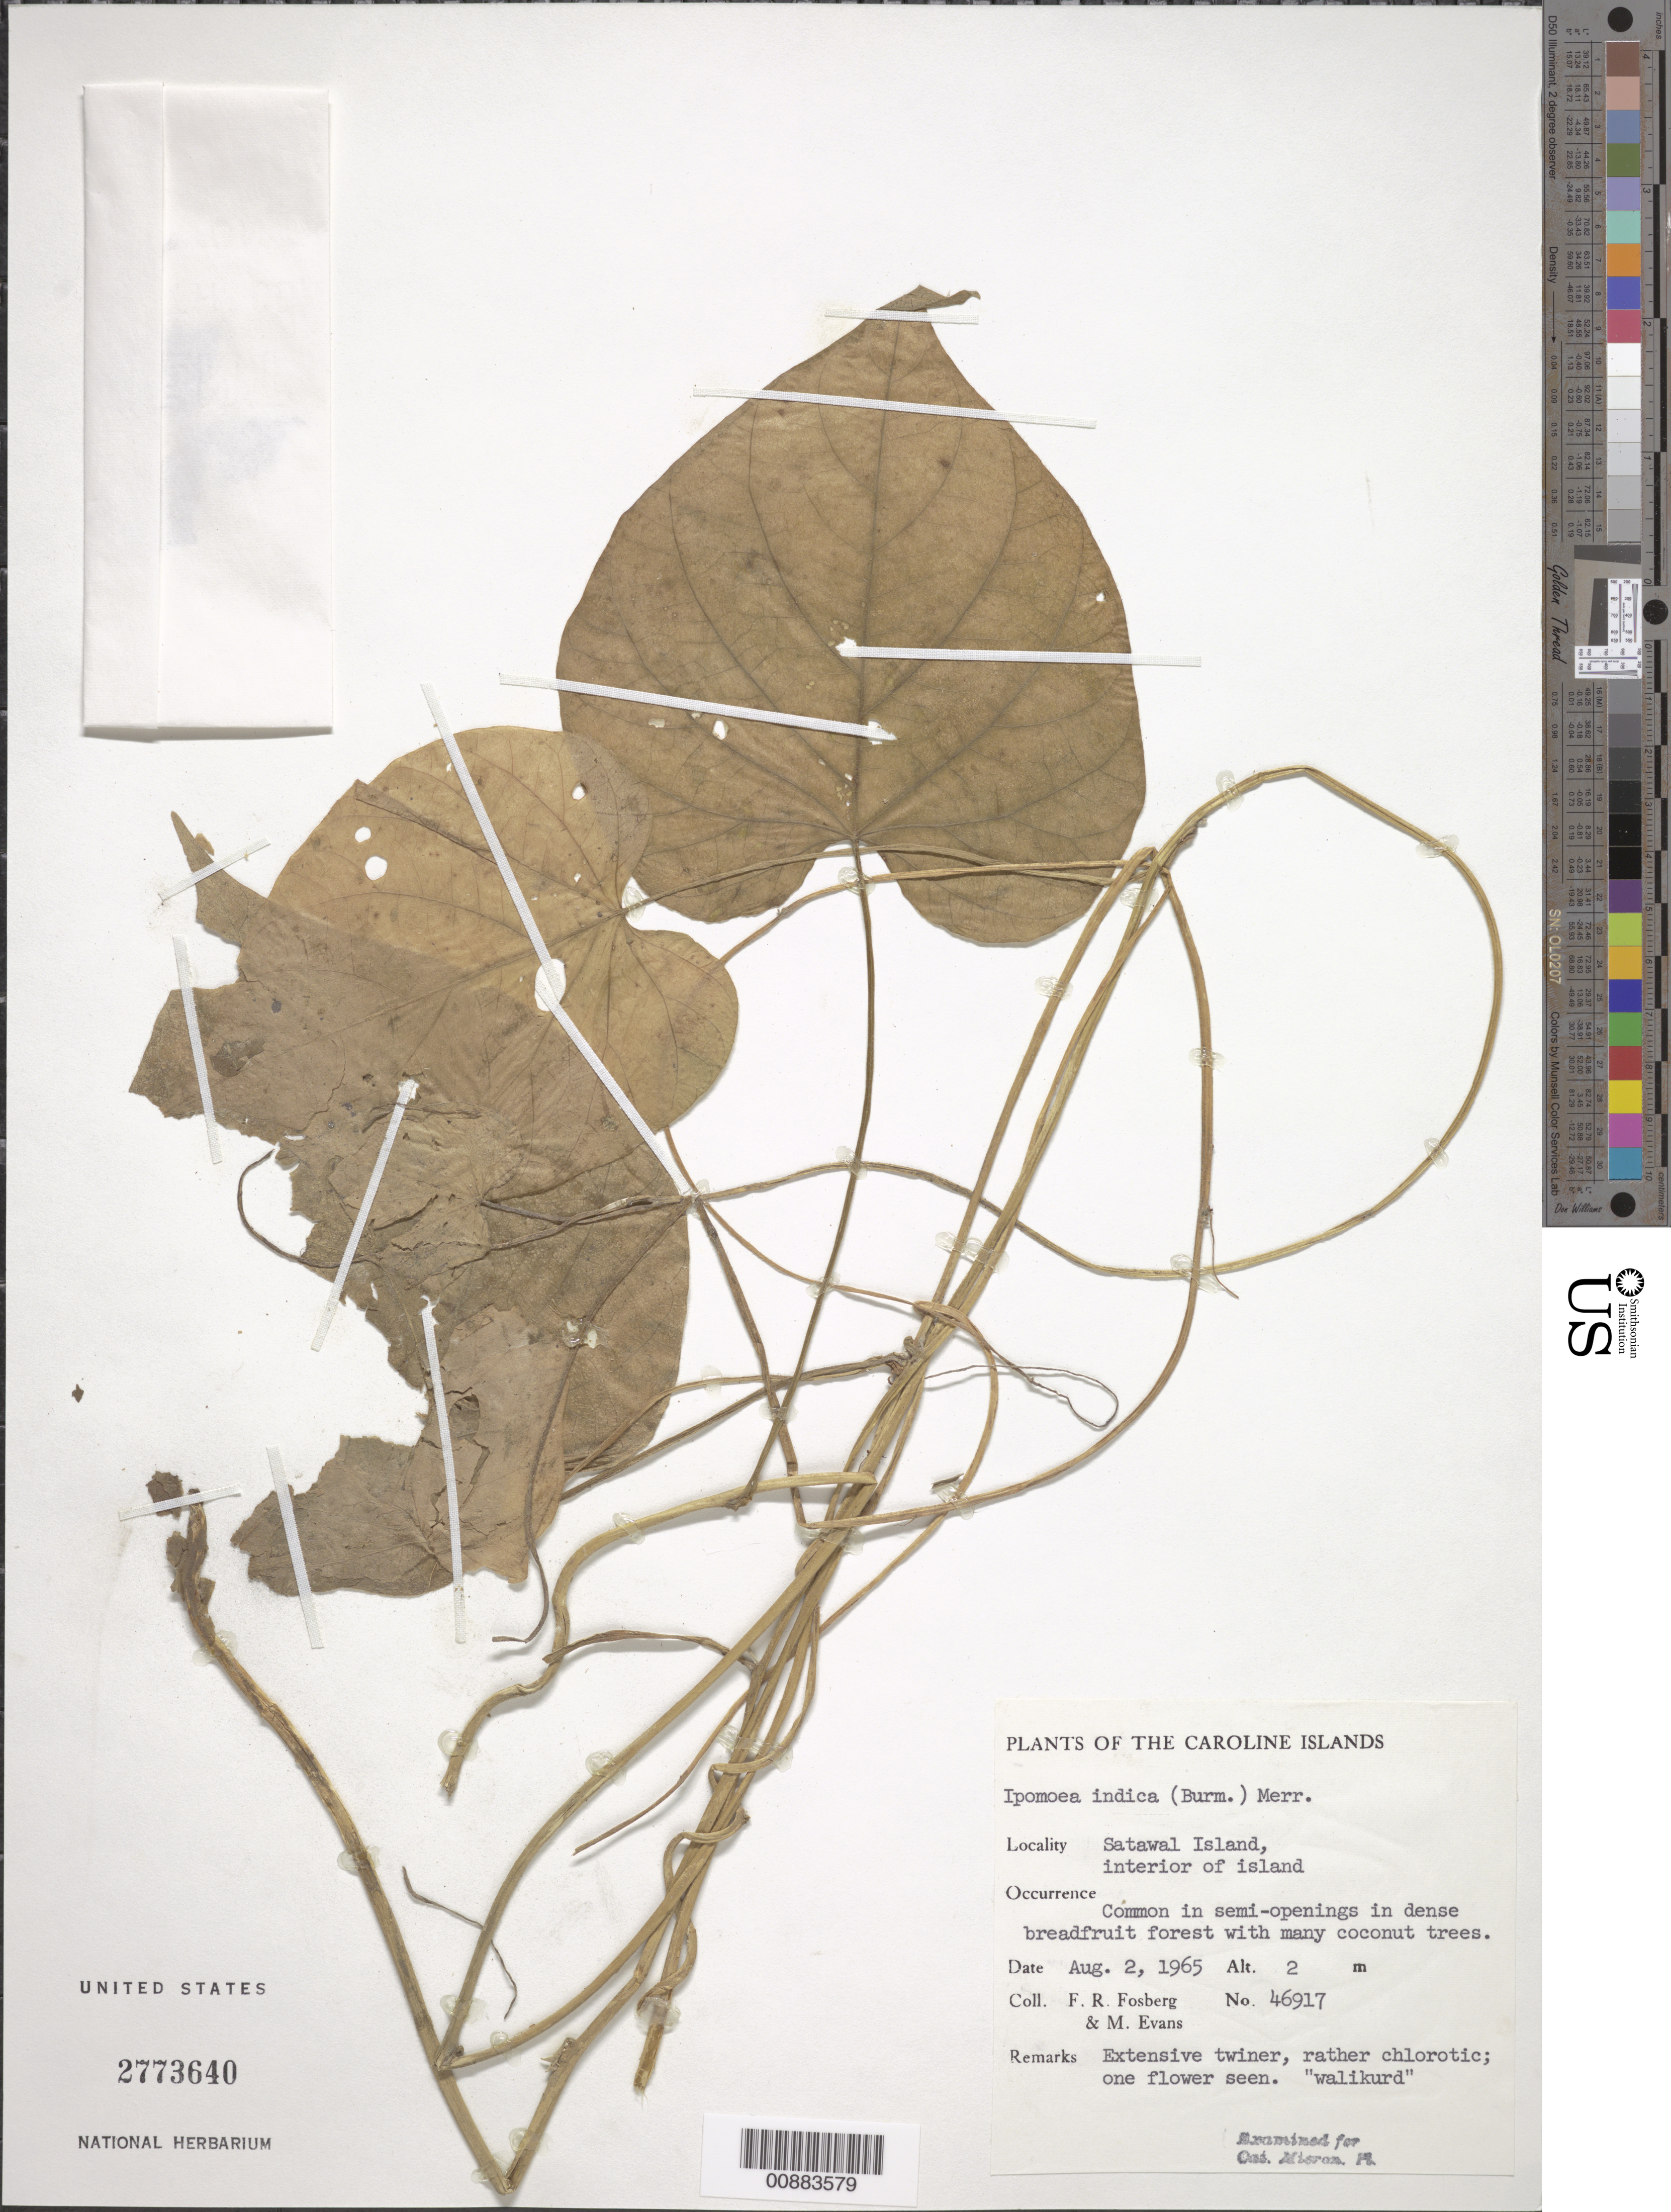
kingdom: Plantae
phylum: Tracheophyta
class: Magnoliopsida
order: Solanales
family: Convolvulaceae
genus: Ipomoea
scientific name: Ipomoea indica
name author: (Burm.) Merr.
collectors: F. R. Fosberg & M. Evans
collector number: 46917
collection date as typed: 02 Aug 1965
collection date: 1965-08-02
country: Micronesia, Federated States of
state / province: Yap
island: Satawal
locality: interior of island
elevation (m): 2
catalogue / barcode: US 2773640